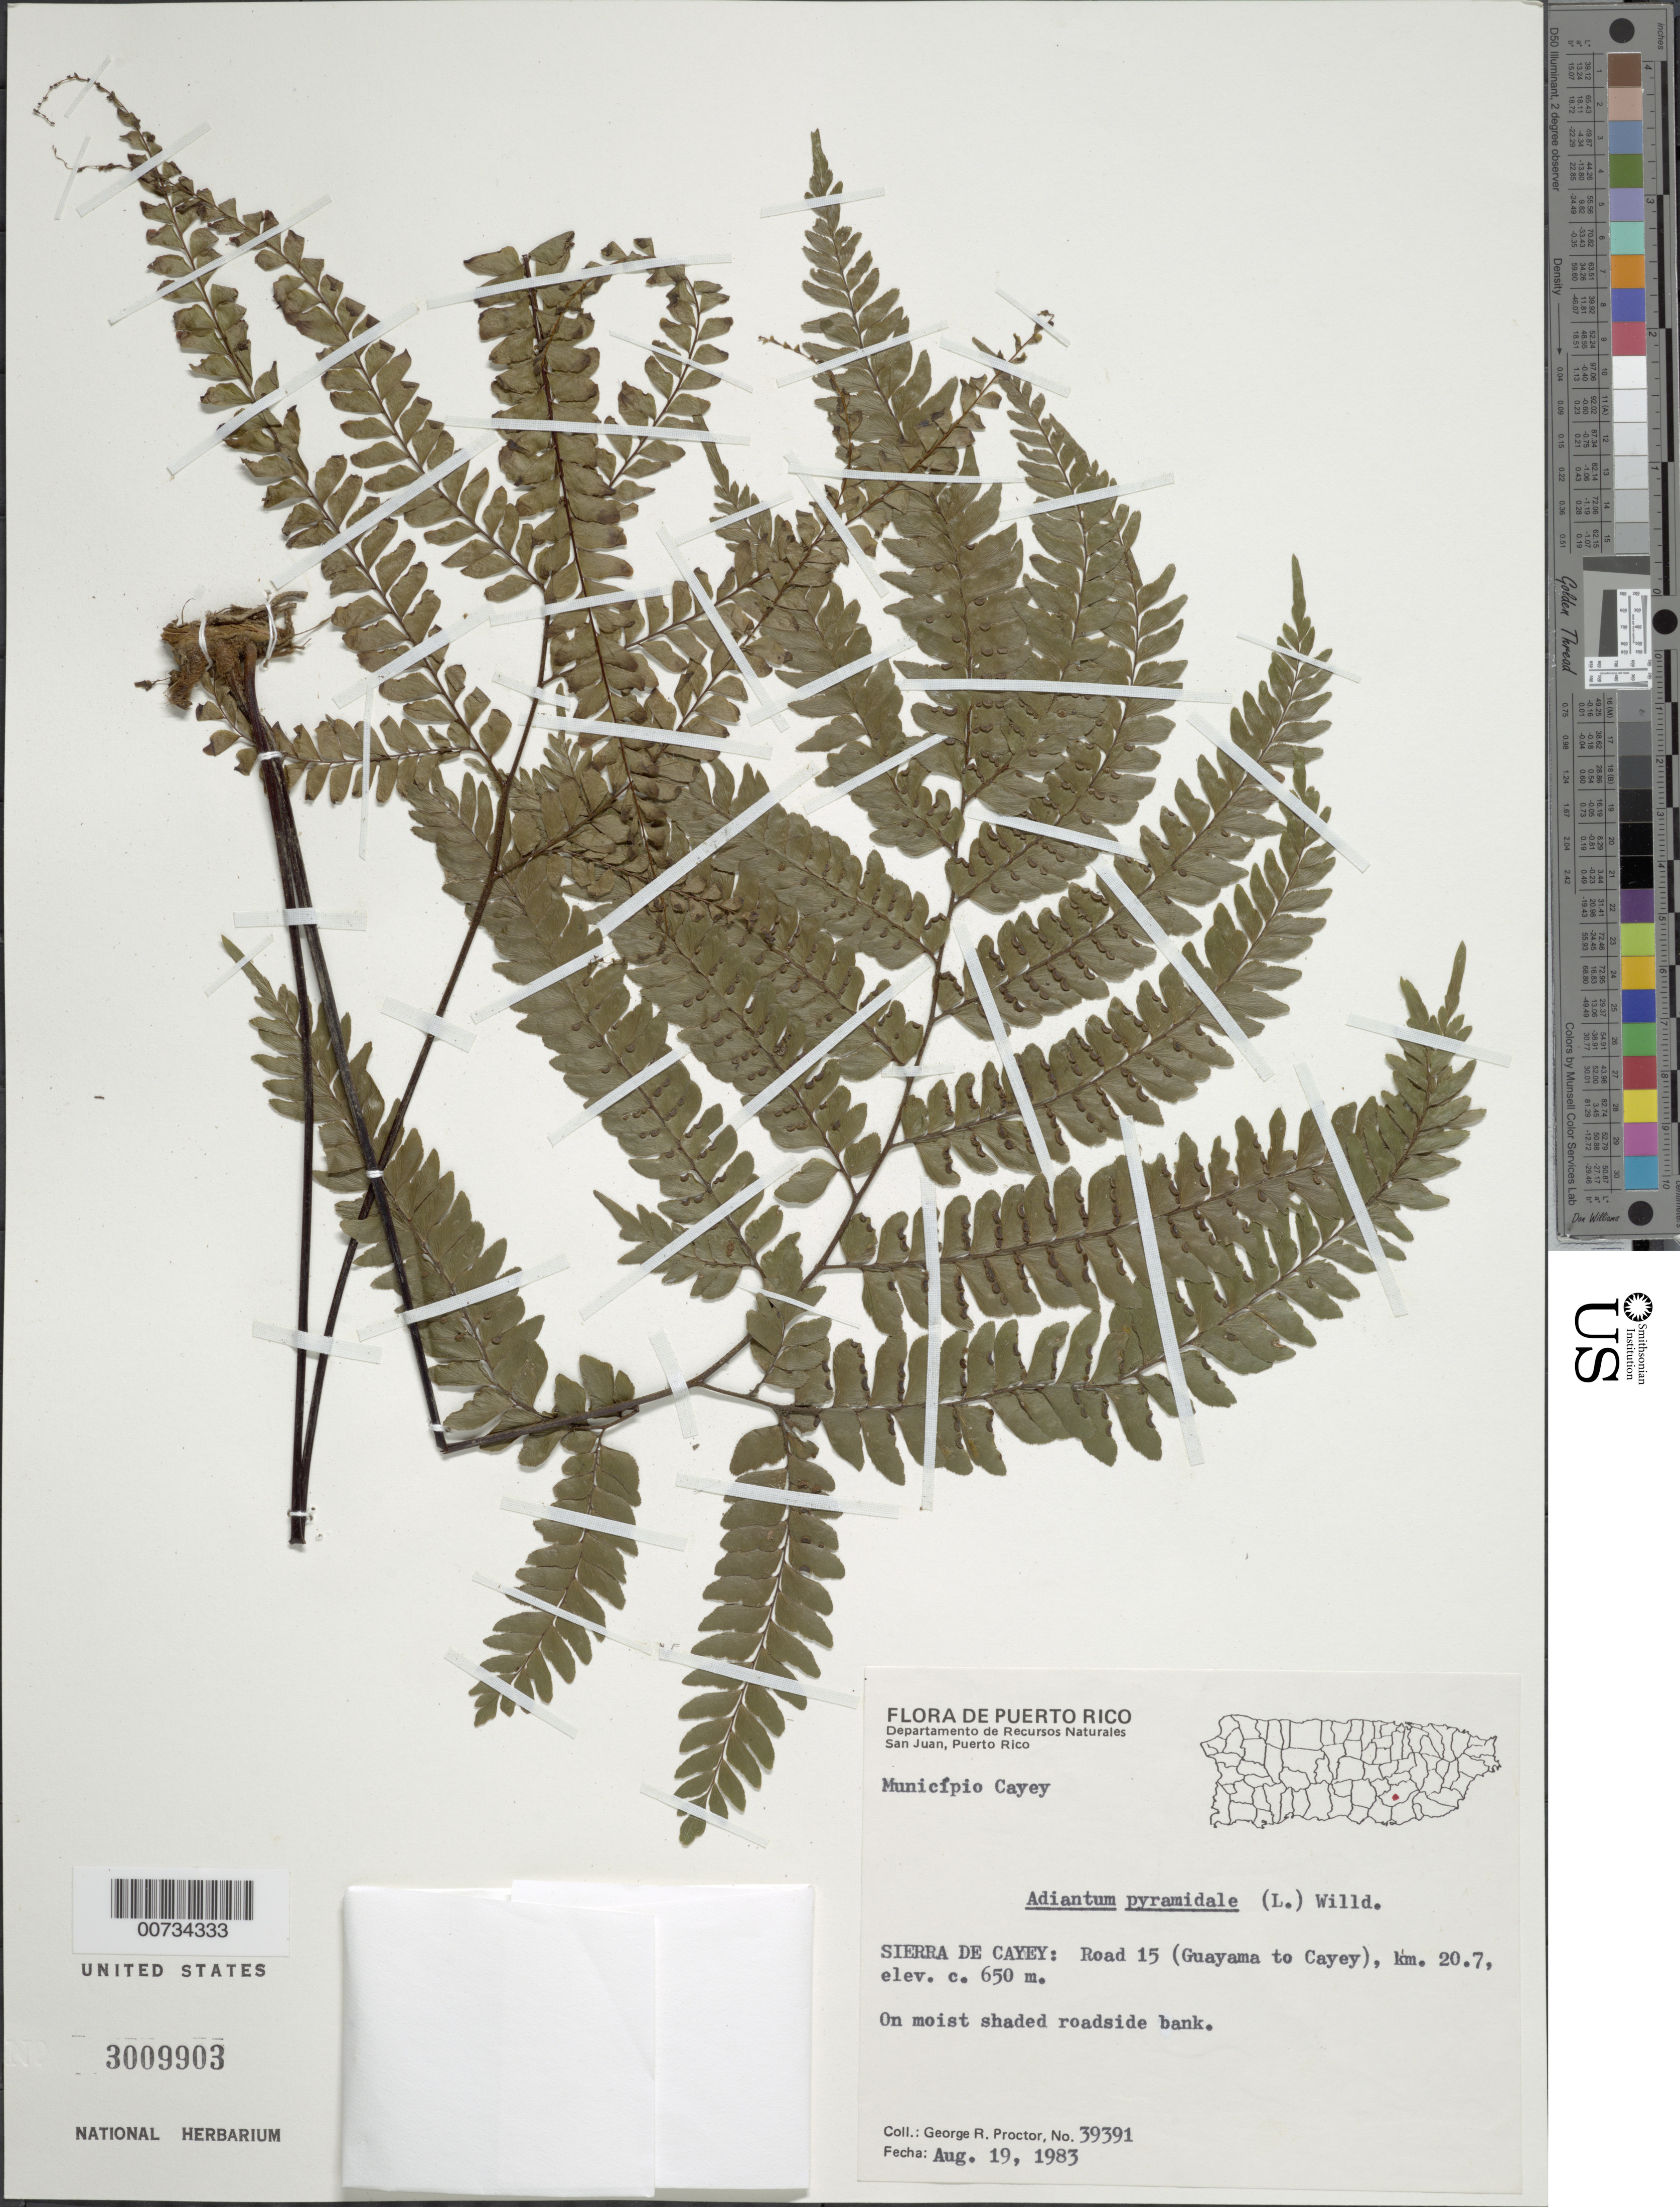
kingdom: Plantae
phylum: Tracheophyta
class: Polypodiopsida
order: Polypodiales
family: Pteridaceae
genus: Adiantum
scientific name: Adiantum pyramidale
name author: (L.) Willd.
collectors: G. R. Proctor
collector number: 39391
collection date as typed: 19 Aug 1983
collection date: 1983-08-19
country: Puerto Rico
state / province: Cayey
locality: Sierra de Cayey: Road 15 (Guayama to Cayey), km 20.7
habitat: On moist shaded roadside bank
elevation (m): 650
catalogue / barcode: US 3009903